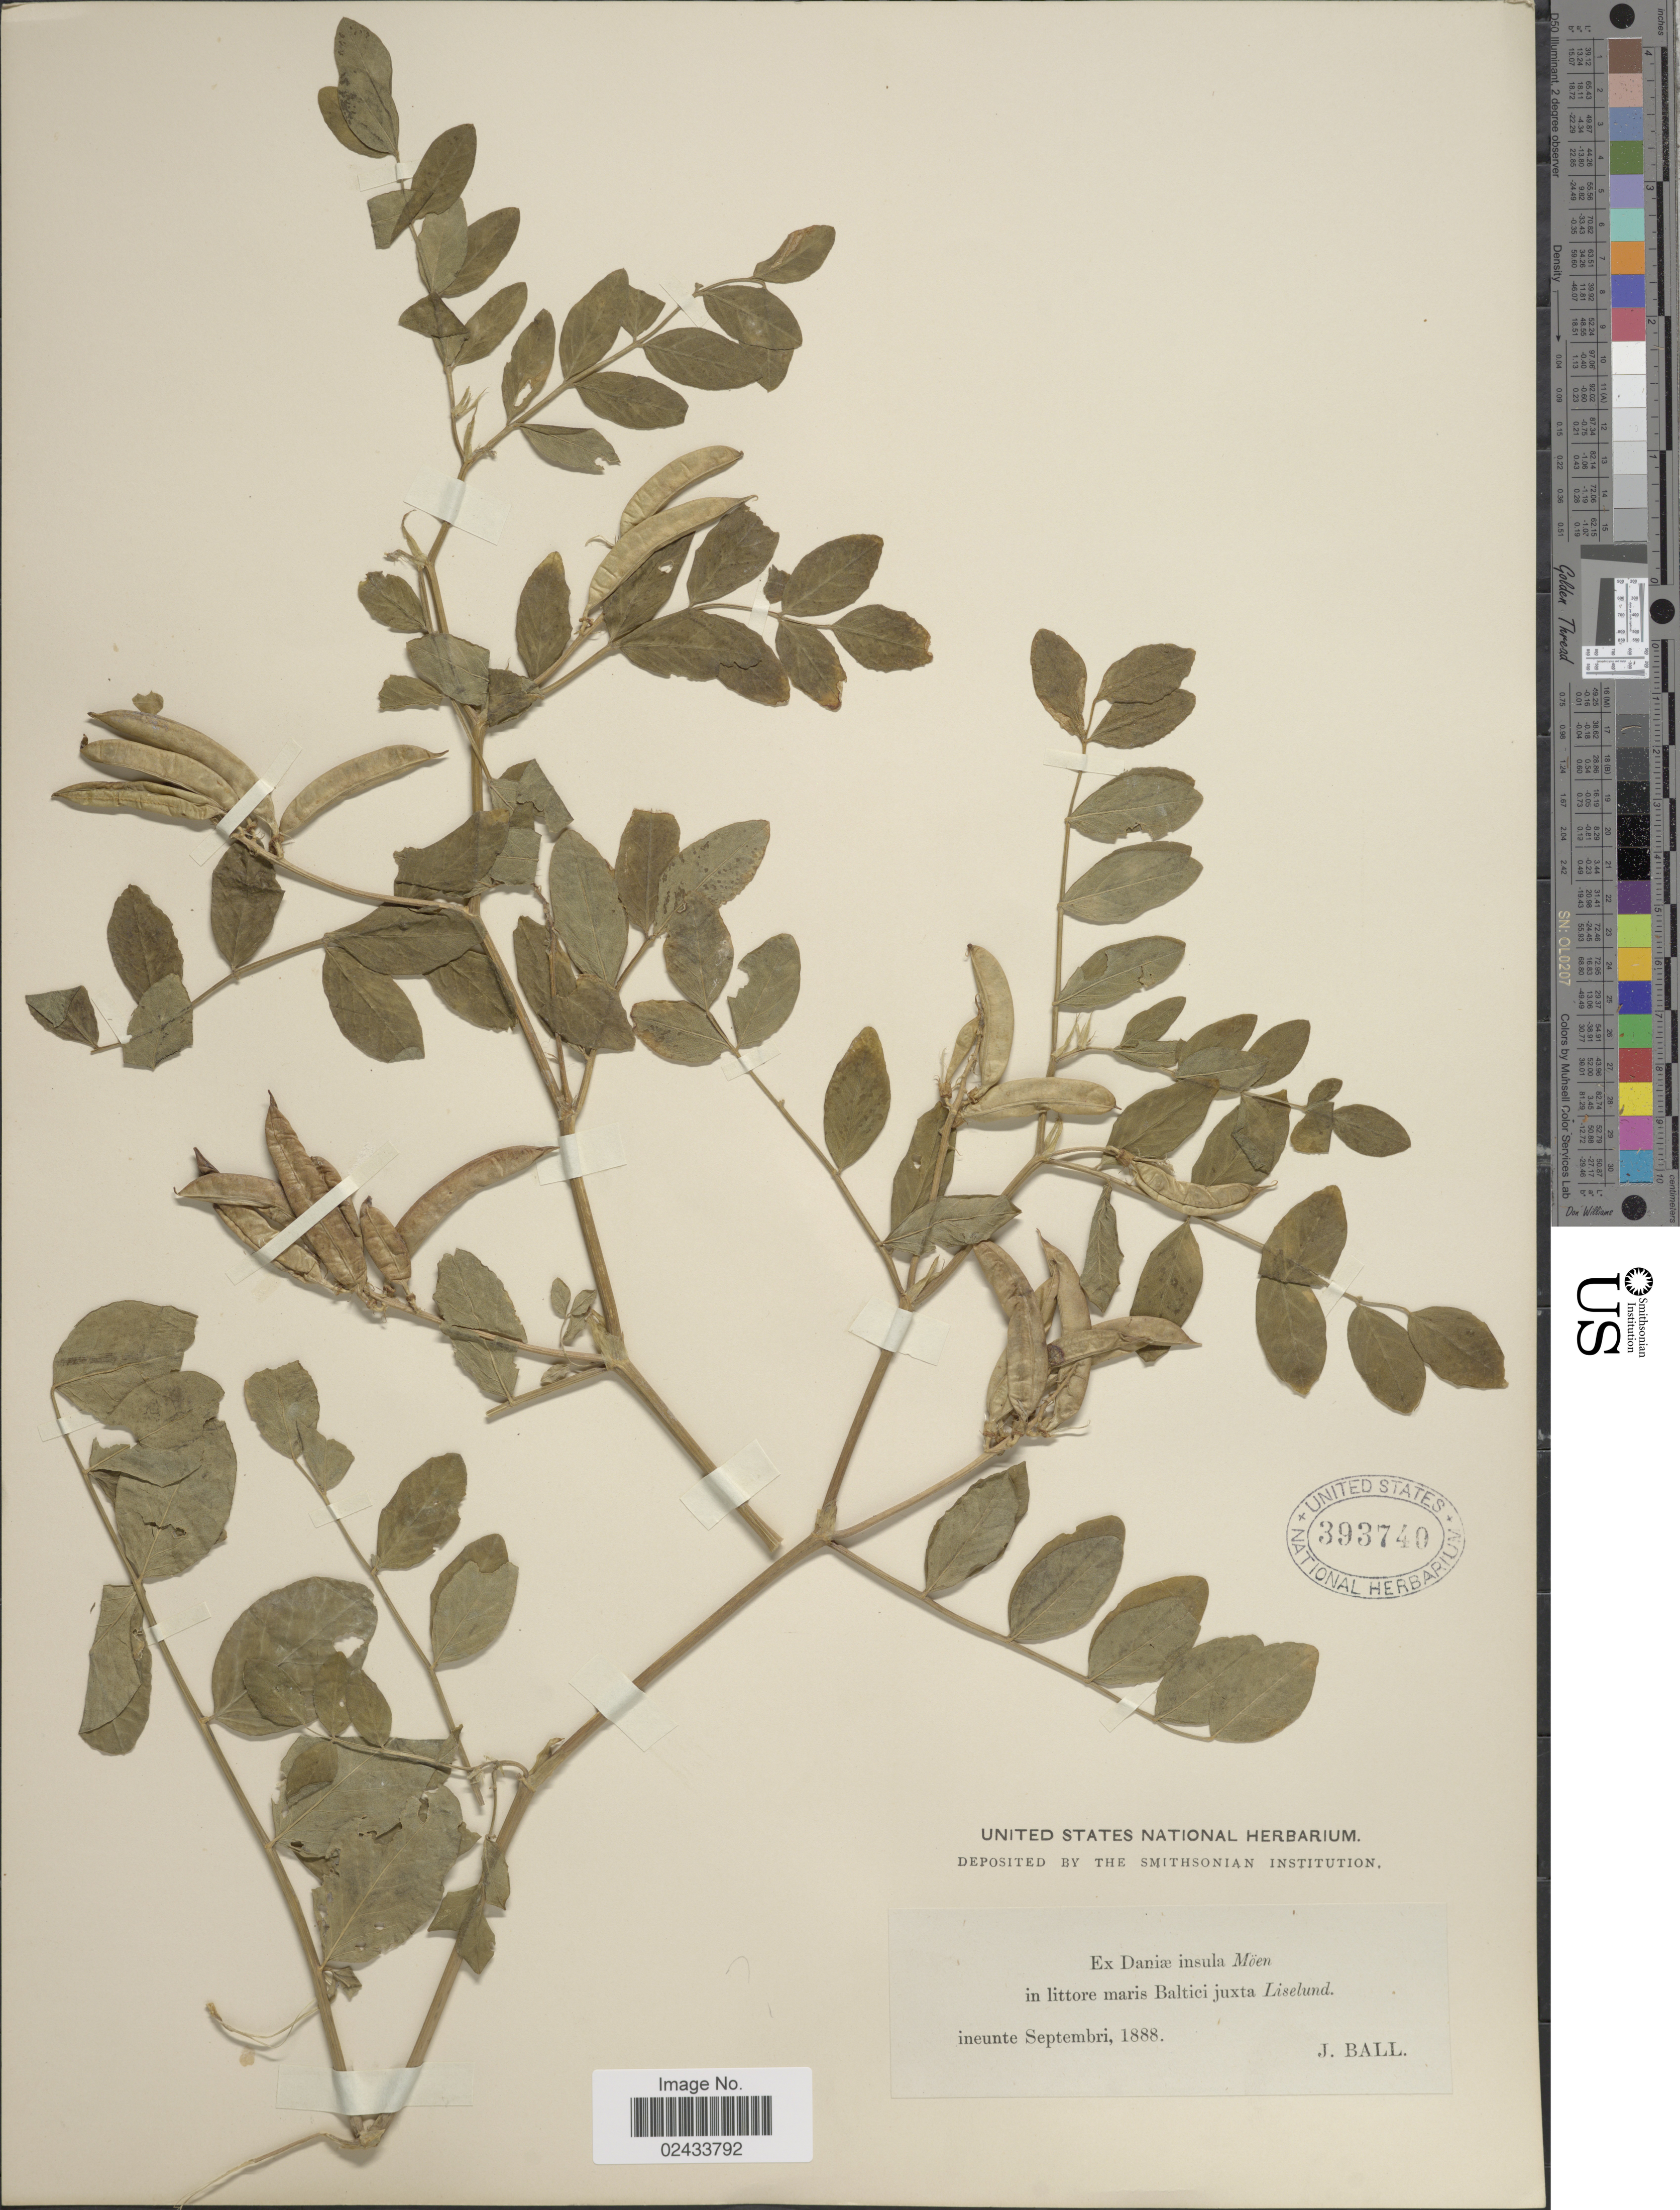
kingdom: Plantae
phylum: Tracheophyta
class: Magnoliopsida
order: Fabales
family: Fabaceae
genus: Lathyrus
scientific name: Lathyrus sp.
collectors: J. Ball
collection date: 1888-09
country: Denmark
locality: Daniae insula Moen in littore maris Baltici juxta Liselund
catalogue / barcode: US 393740